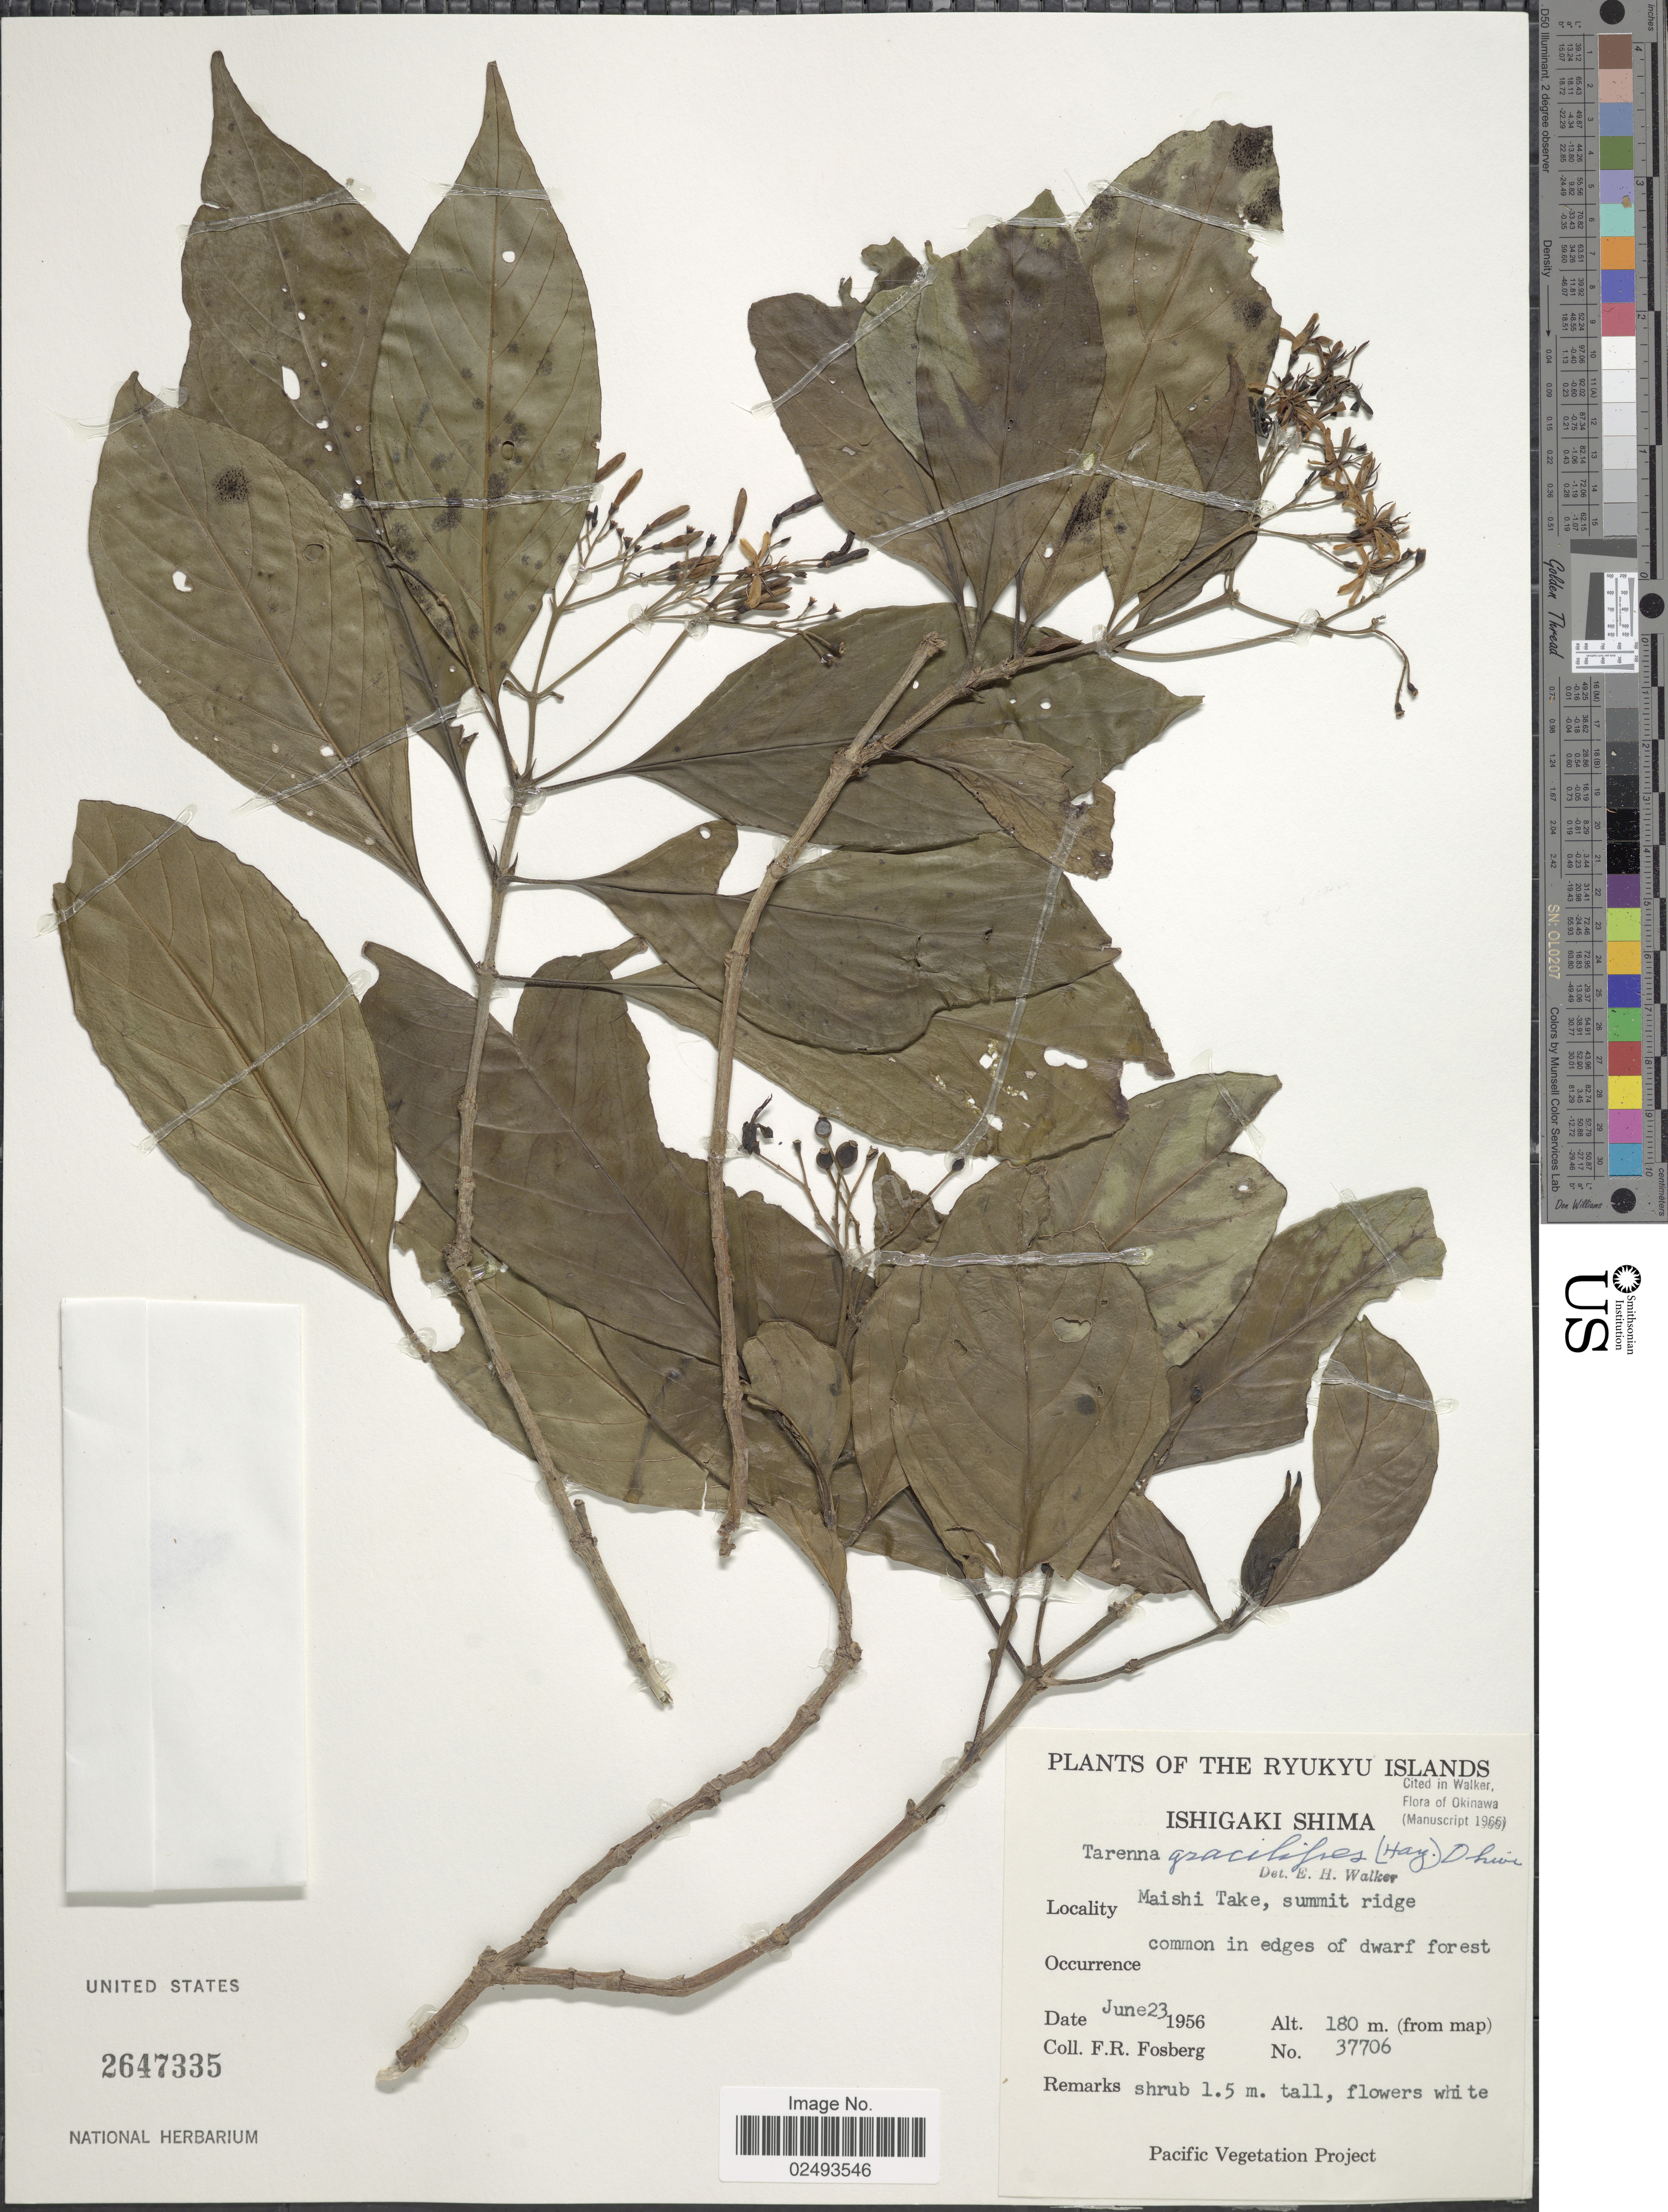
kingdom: Plantae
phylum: Tracheophyta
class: Magnoliopsida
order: Gentianales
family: Rubiaceae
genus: Tarenna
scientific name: Tarenna gracilipes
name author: (Hayata) Ohwi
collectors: F. R. Fosberg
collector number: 37706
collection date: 1956-06-23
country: Japan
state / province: Okinawa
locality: Ryukyu Islands, Ishigaki Shima, Maishi Take, summit ridge, in edges of dwarf forest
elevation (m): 180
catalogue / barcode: US 2647335